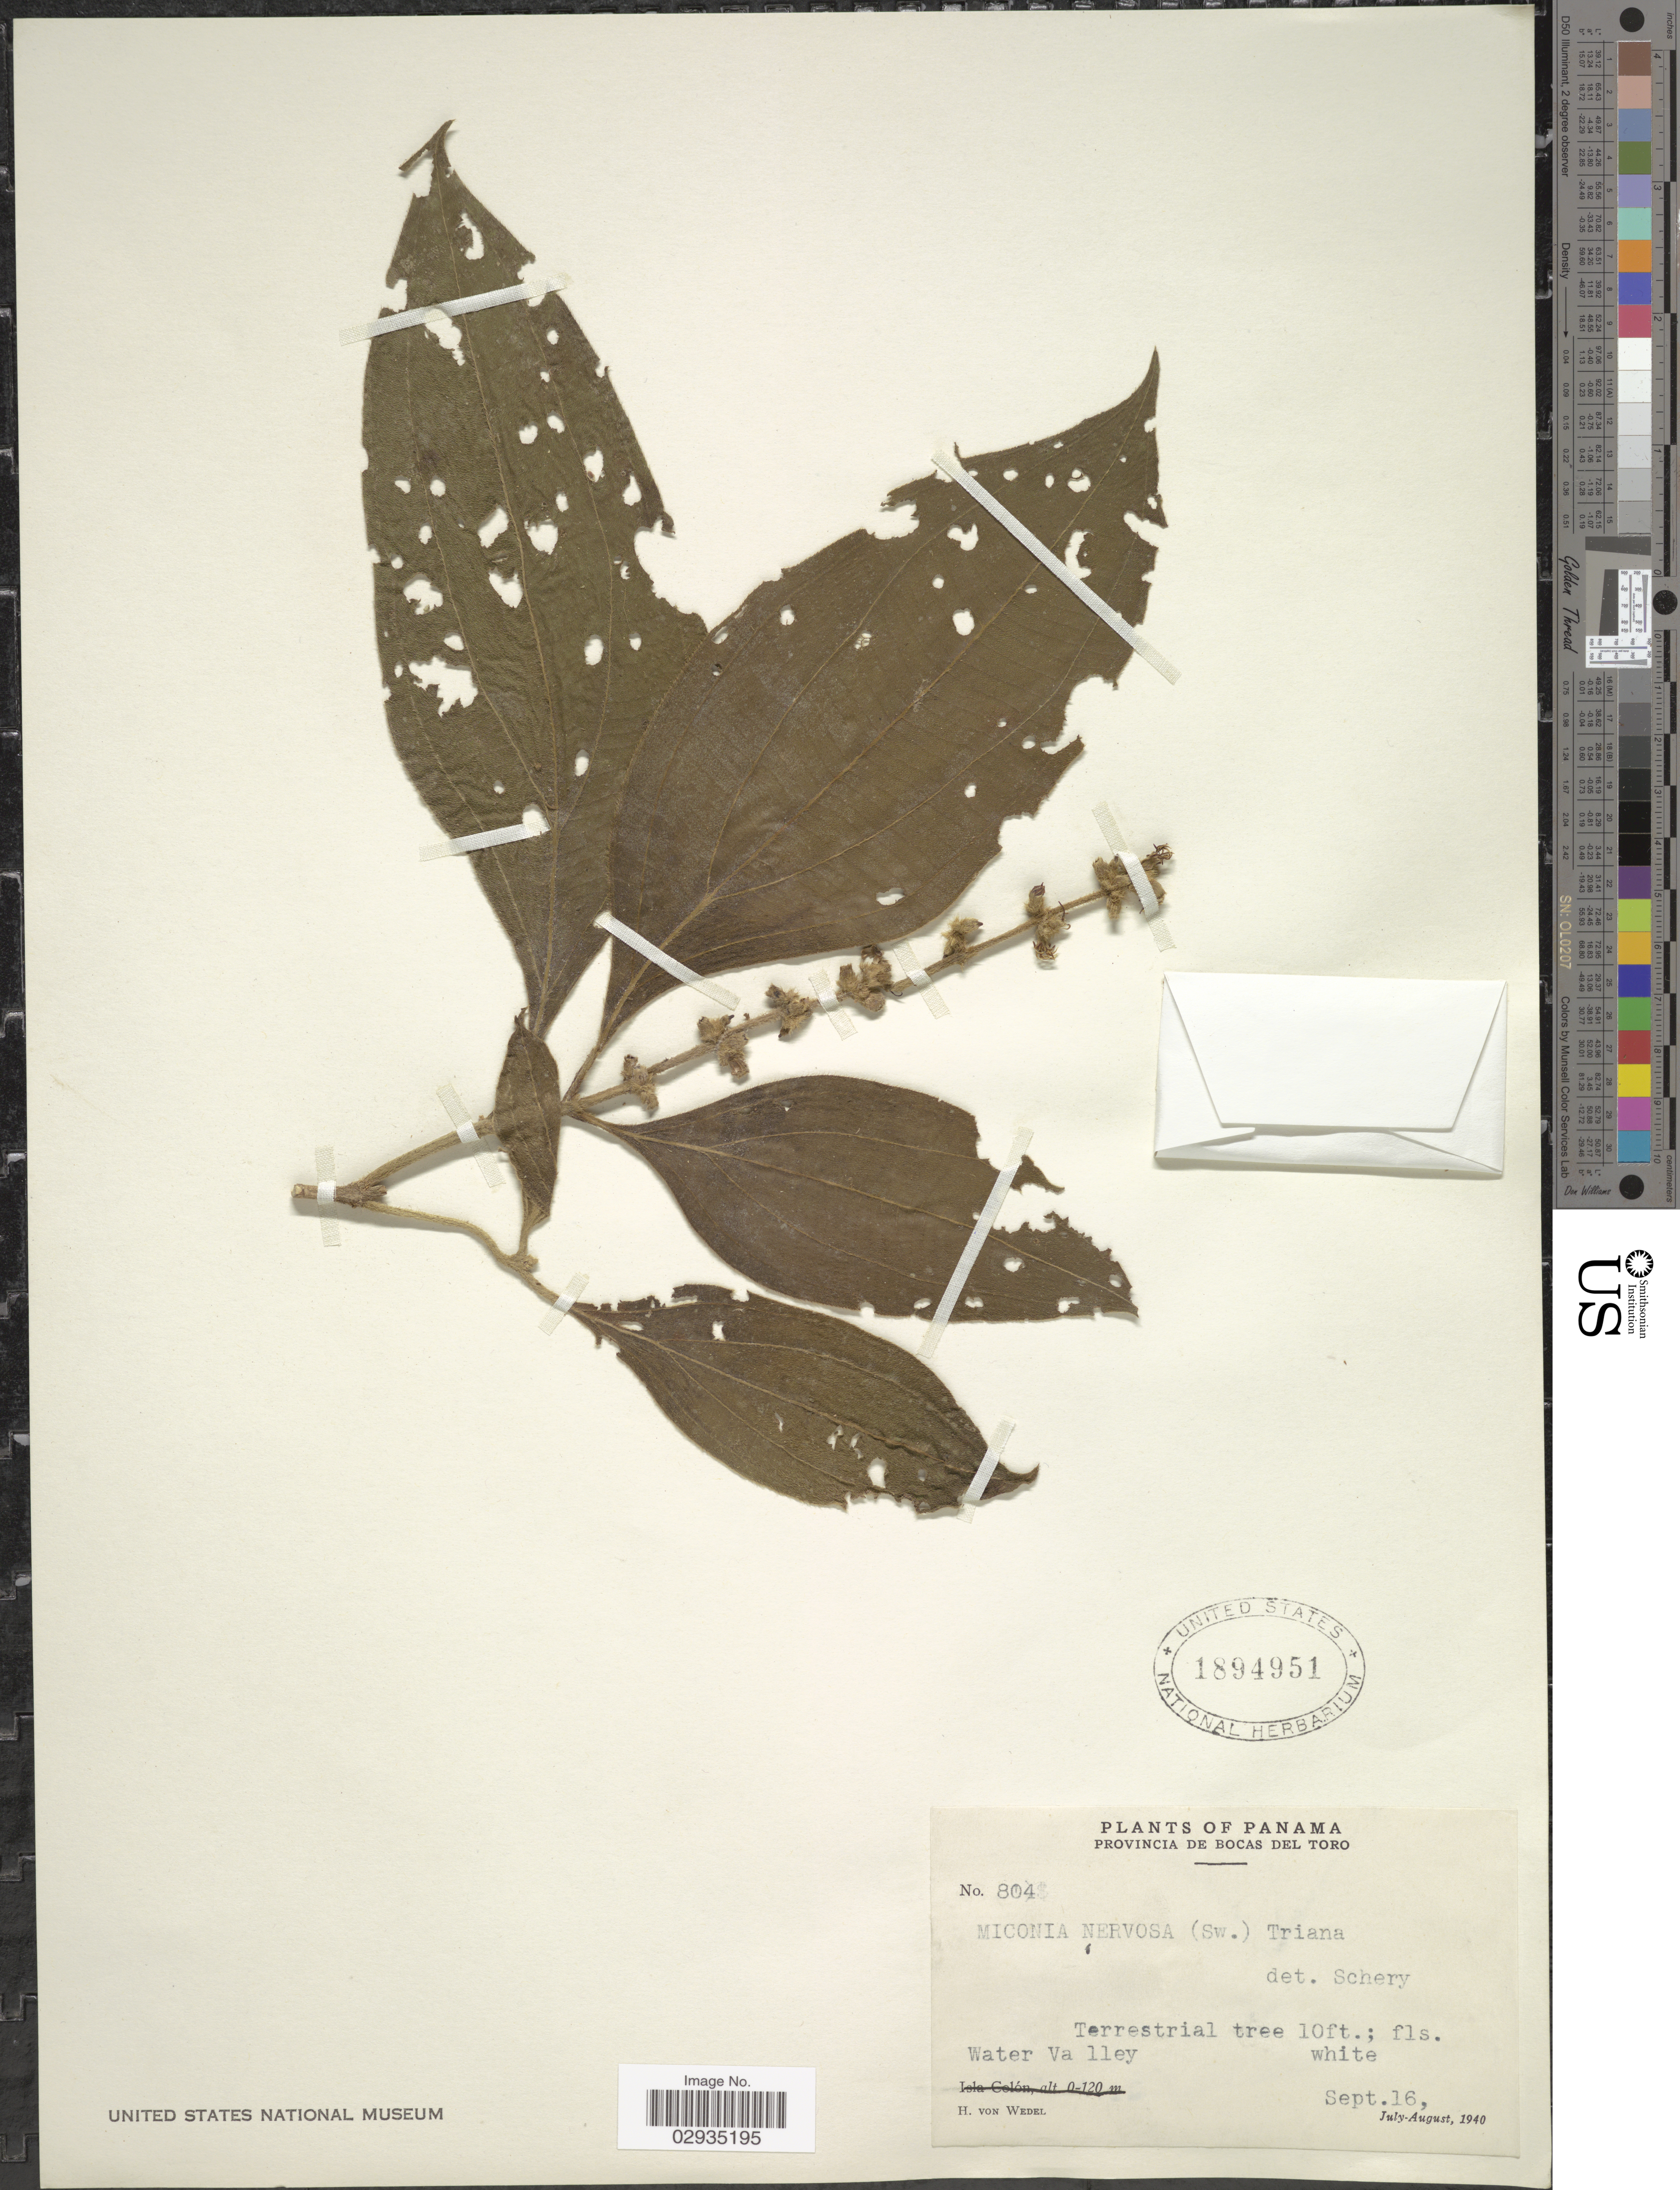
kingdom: Plantae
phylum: Tracheophyta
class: Magnoliopsida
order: Myrtales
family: Melastomataceae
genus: Miconia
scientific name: Miconia nervosa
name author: (Sm.) Triana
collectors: H. von Wedel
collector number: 804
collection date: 1940-09-16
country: Panama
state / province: Bocas del Toro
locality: Water Valley.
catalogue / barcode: US 1894951